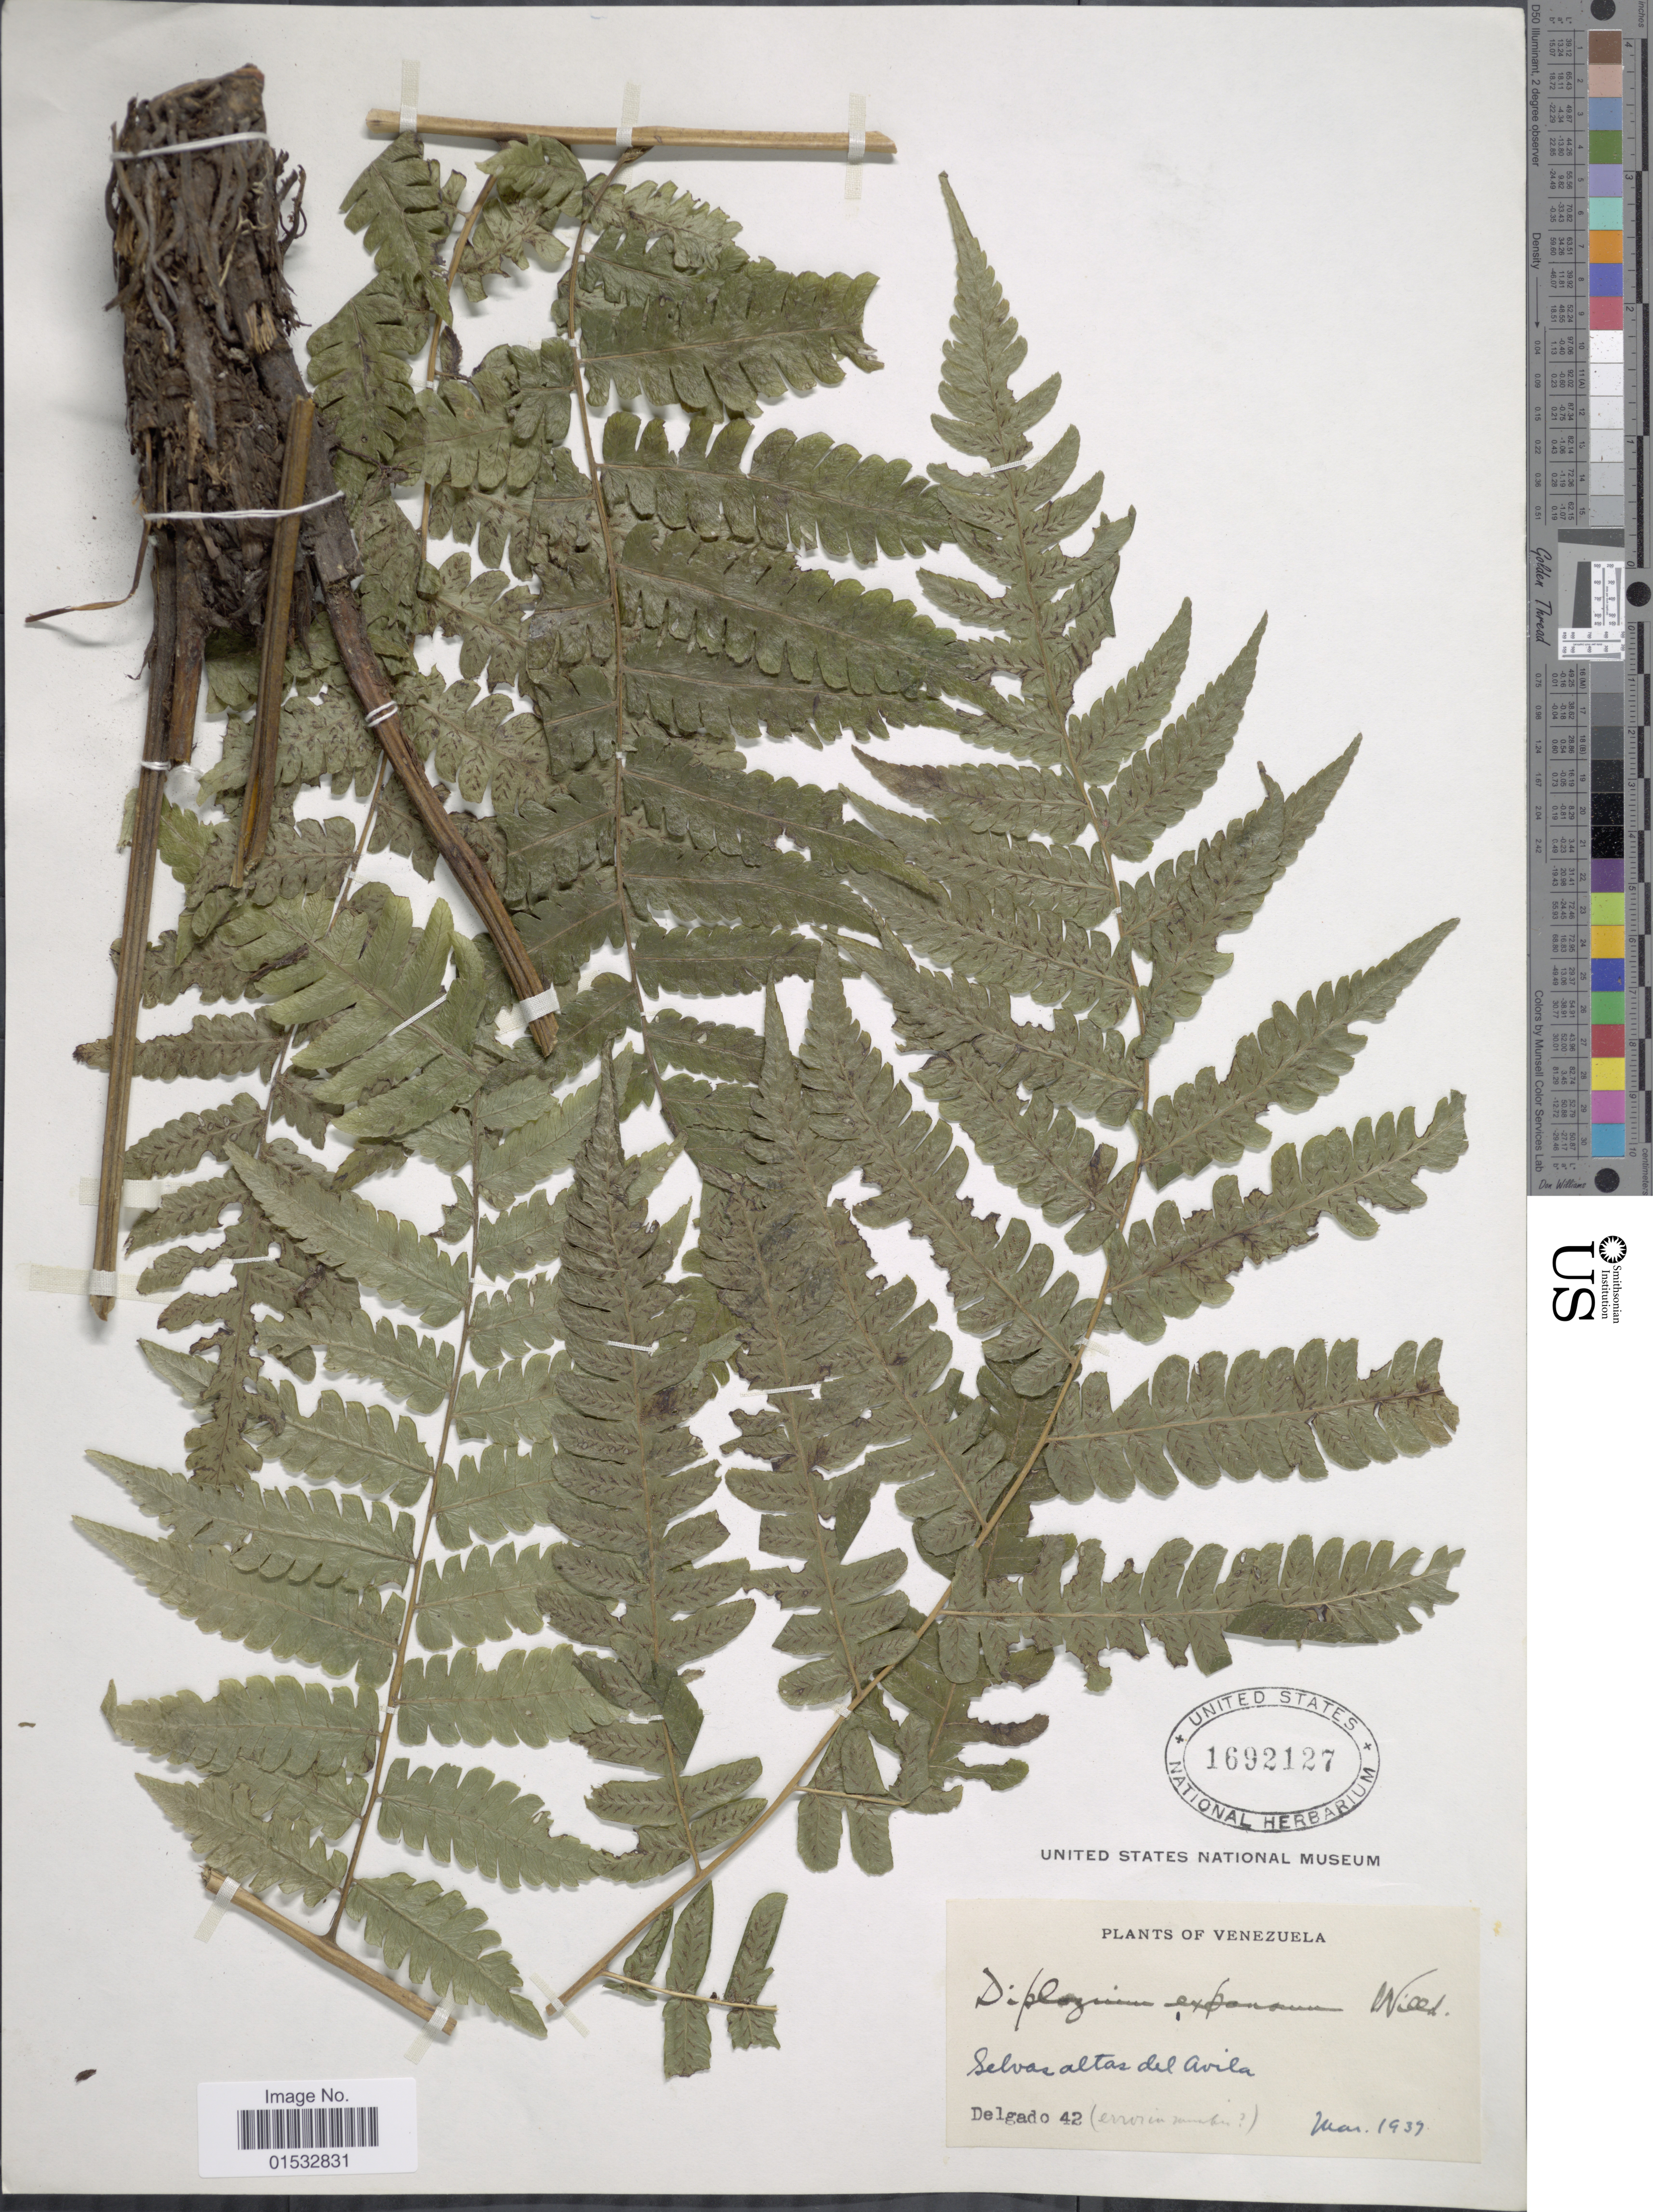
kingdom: Plantae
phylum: Tracheophyta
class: Polypodiopsida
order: Polypodiales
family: Athyriaceae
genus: Diplazium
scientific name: Diplazium expansum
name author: Willd.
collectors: Delgado, --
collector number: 42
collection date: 1939-03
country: Venezuela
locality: Venezuela, Selvas altas del Avila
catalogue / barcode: US 1692127